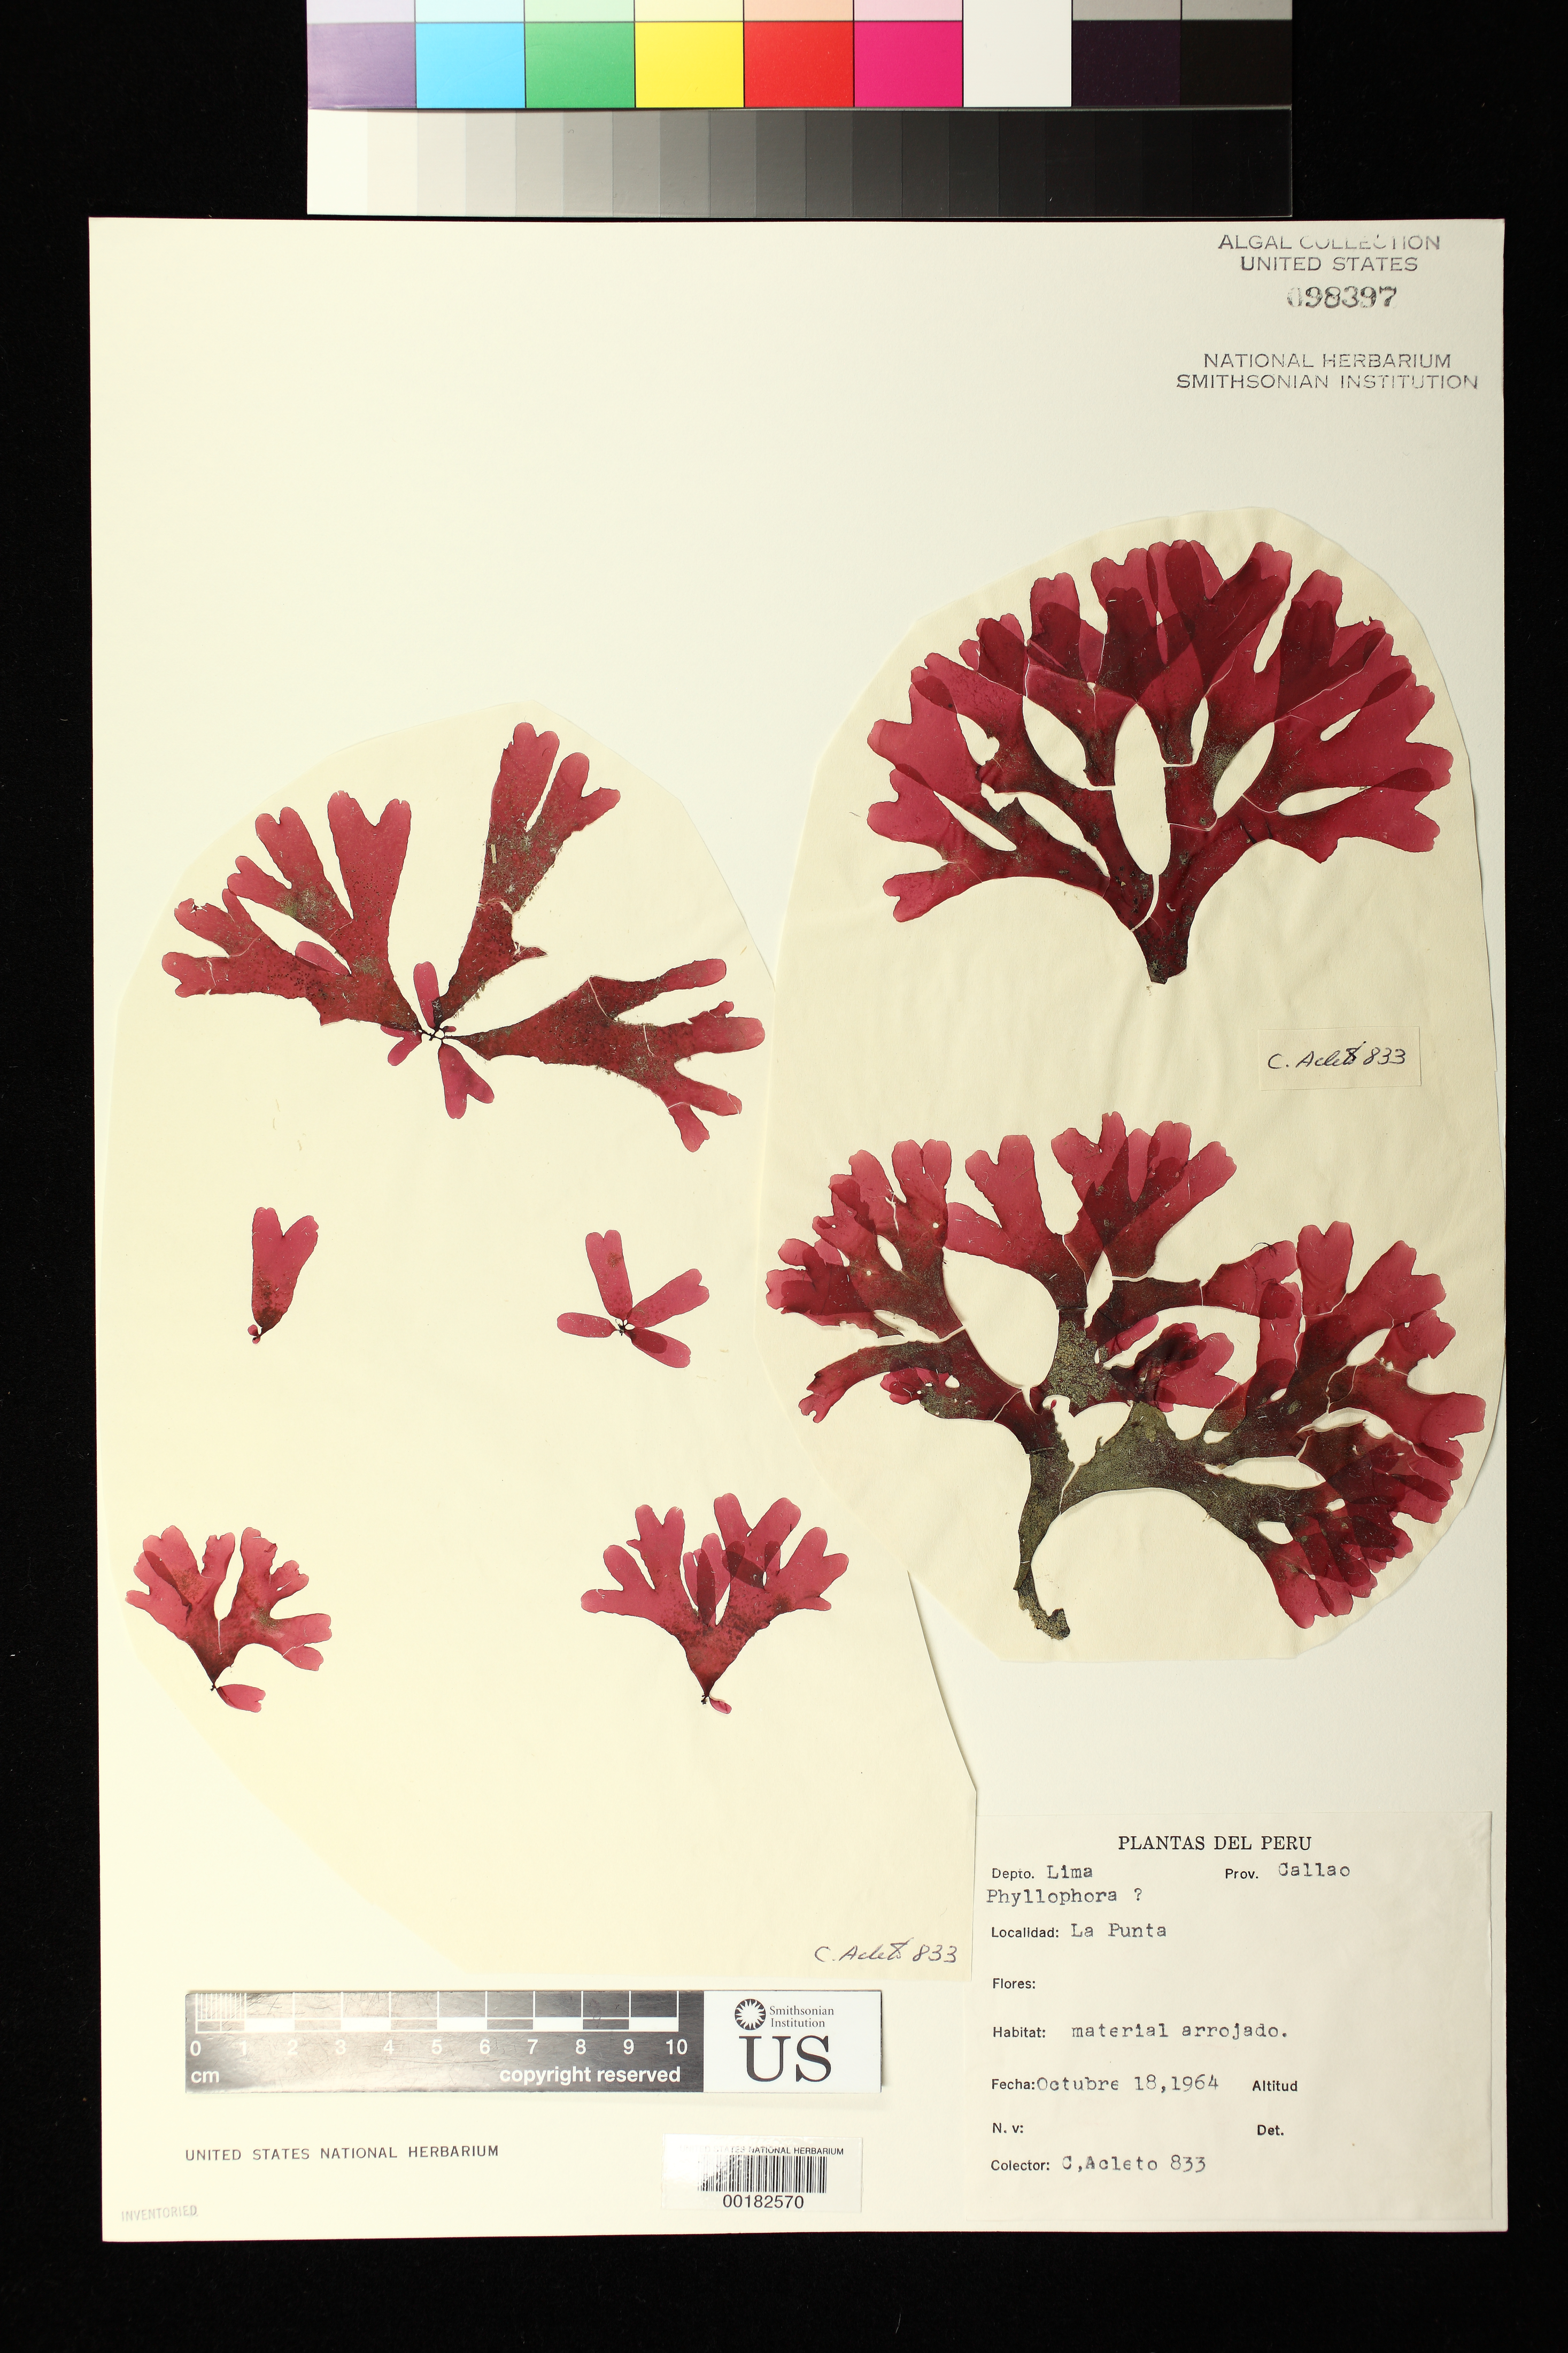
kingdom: Plantae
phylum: Rhodophyta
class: Florideophyceae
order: Gigartinales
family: Phyllophoraceae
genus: Phyllophora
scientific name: Phyllophora sp.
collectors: C. Acleto O.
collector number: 833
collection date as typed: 18 Oct 1964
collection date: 1964-10-18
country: Peru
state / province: Lima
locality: La punta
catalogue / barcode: US 98397